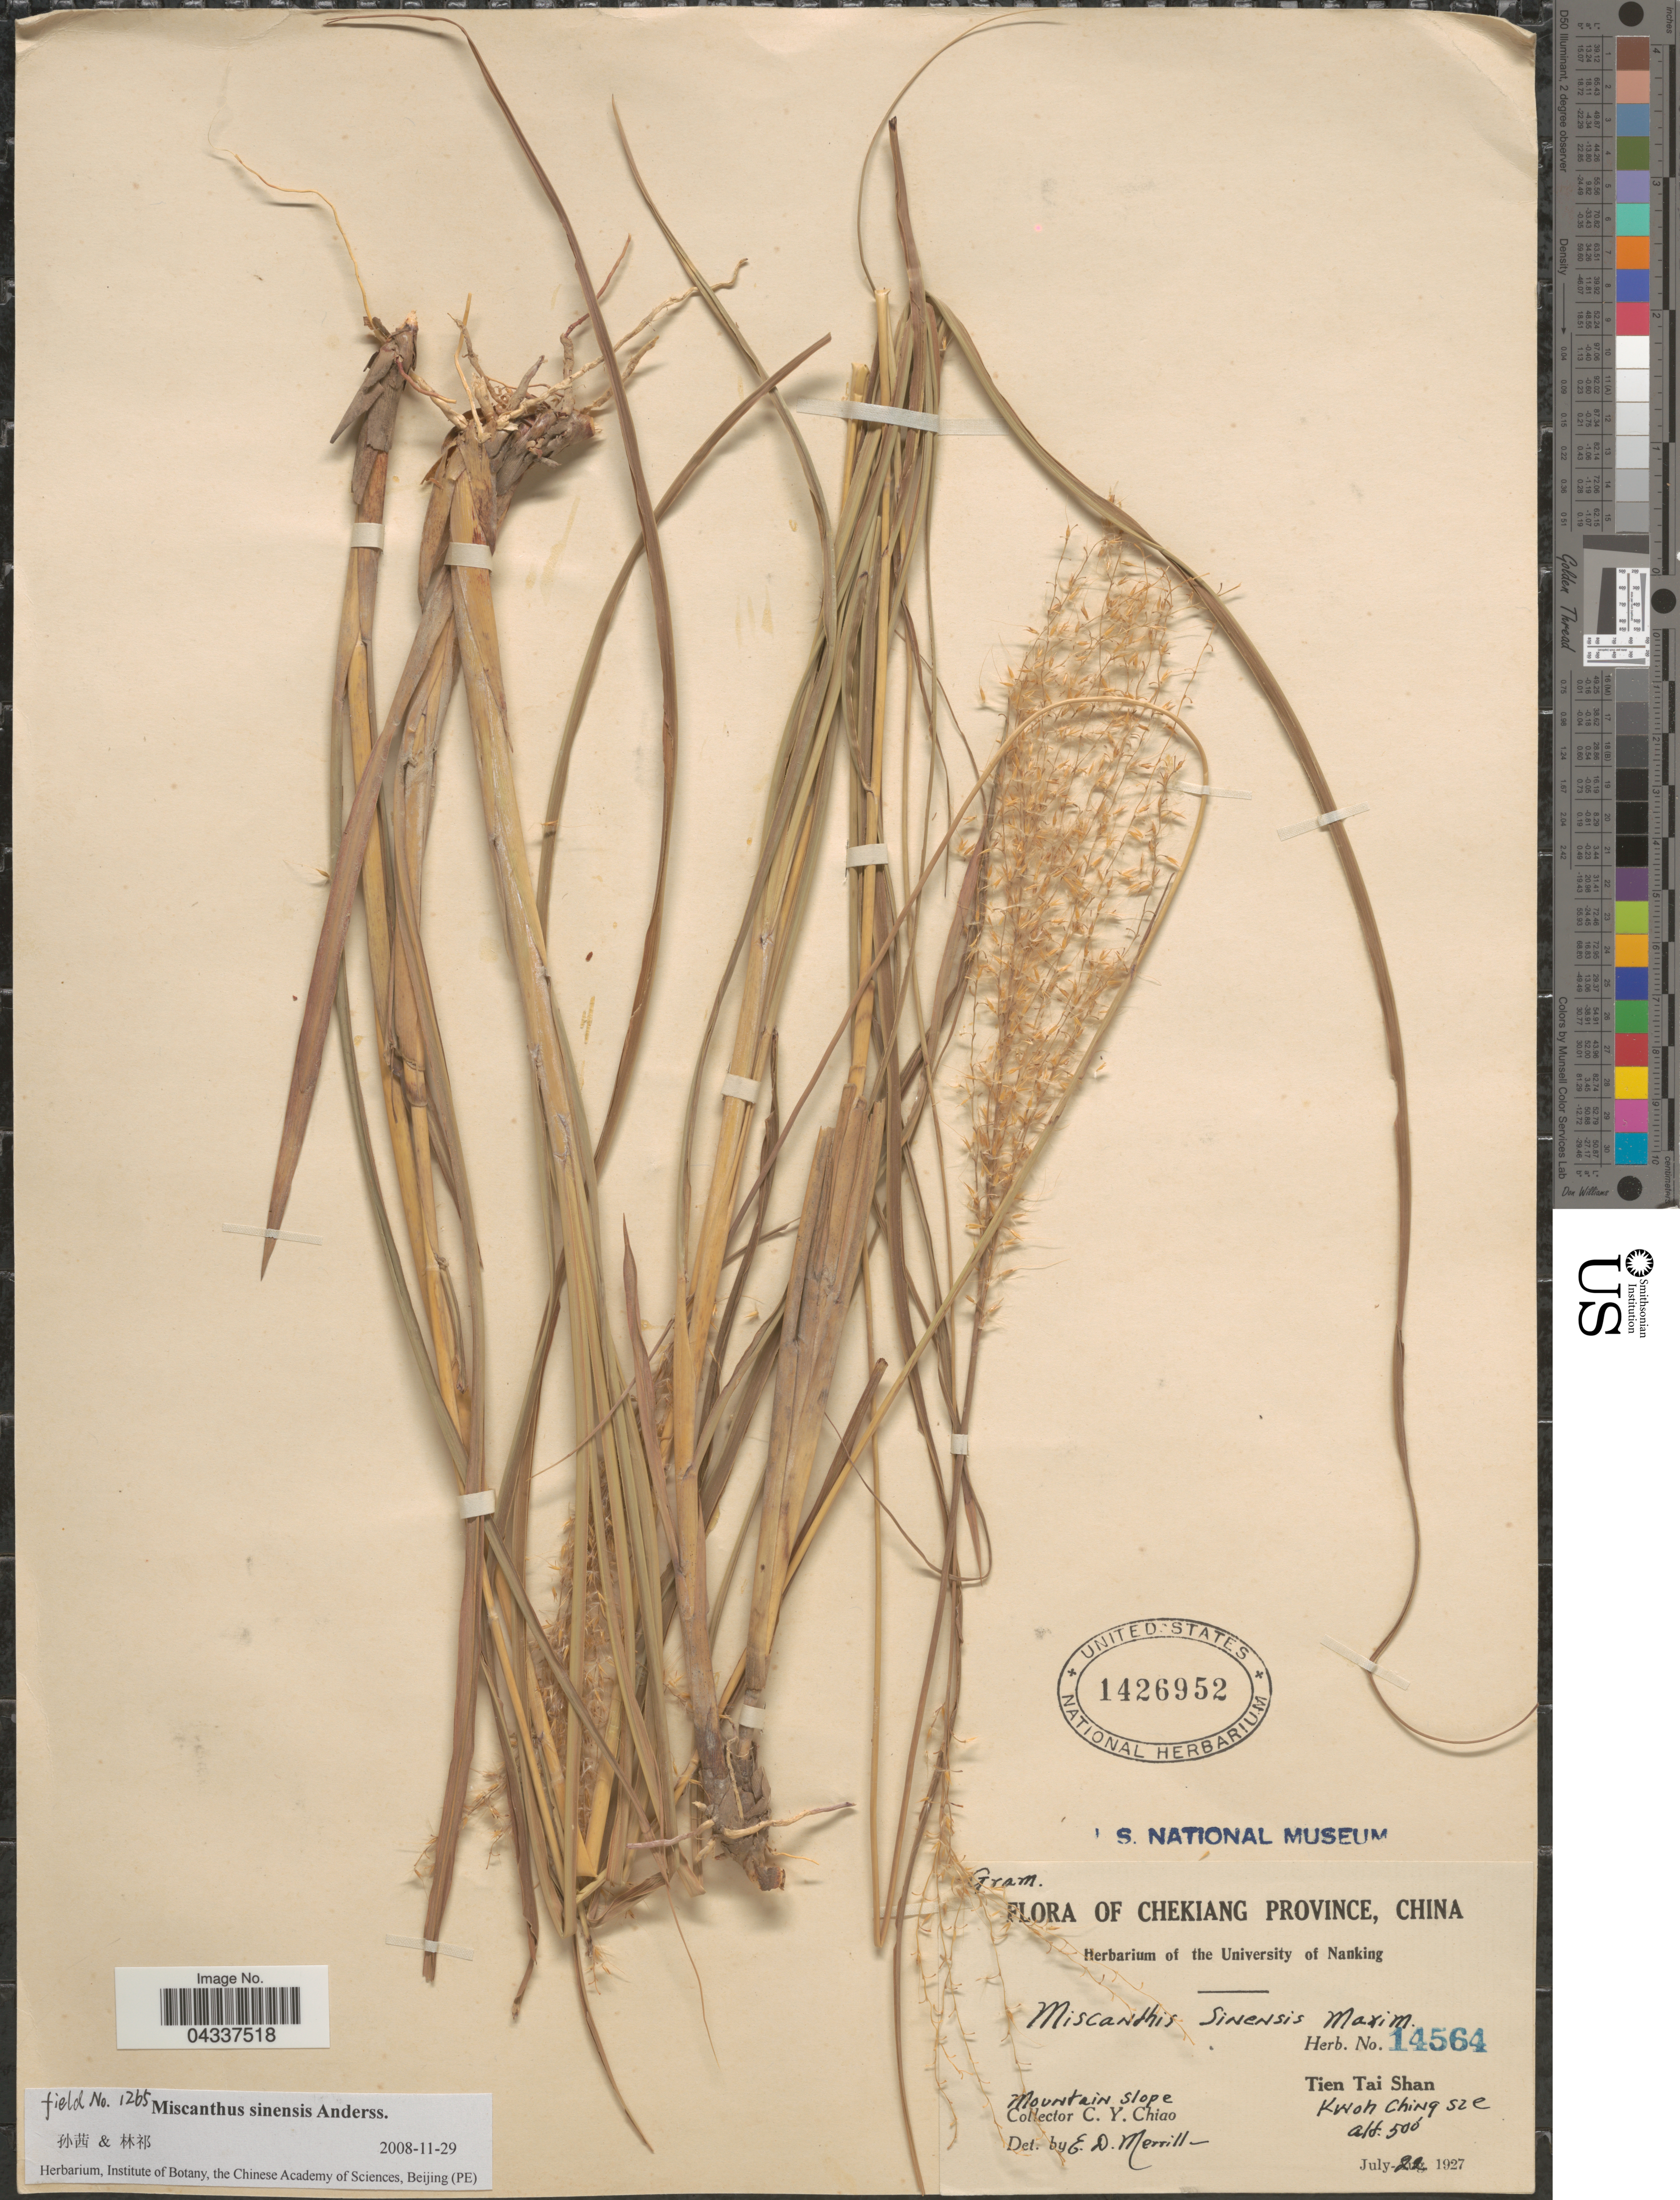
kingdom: Plantae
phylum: Tracheophyta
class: Liliopsida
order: Poales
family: Poaceae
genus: Miscanthus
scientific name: Miscanthus sinensis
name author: Andersson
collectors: C. Y. Chiao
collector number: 14564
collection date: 1927-07-22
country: China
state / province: Zhejiang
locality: Chekiang Province. Mountain slope. Tien Tai Shan. Kwoh Ching sze.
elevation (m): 152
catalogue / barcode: US 1426952